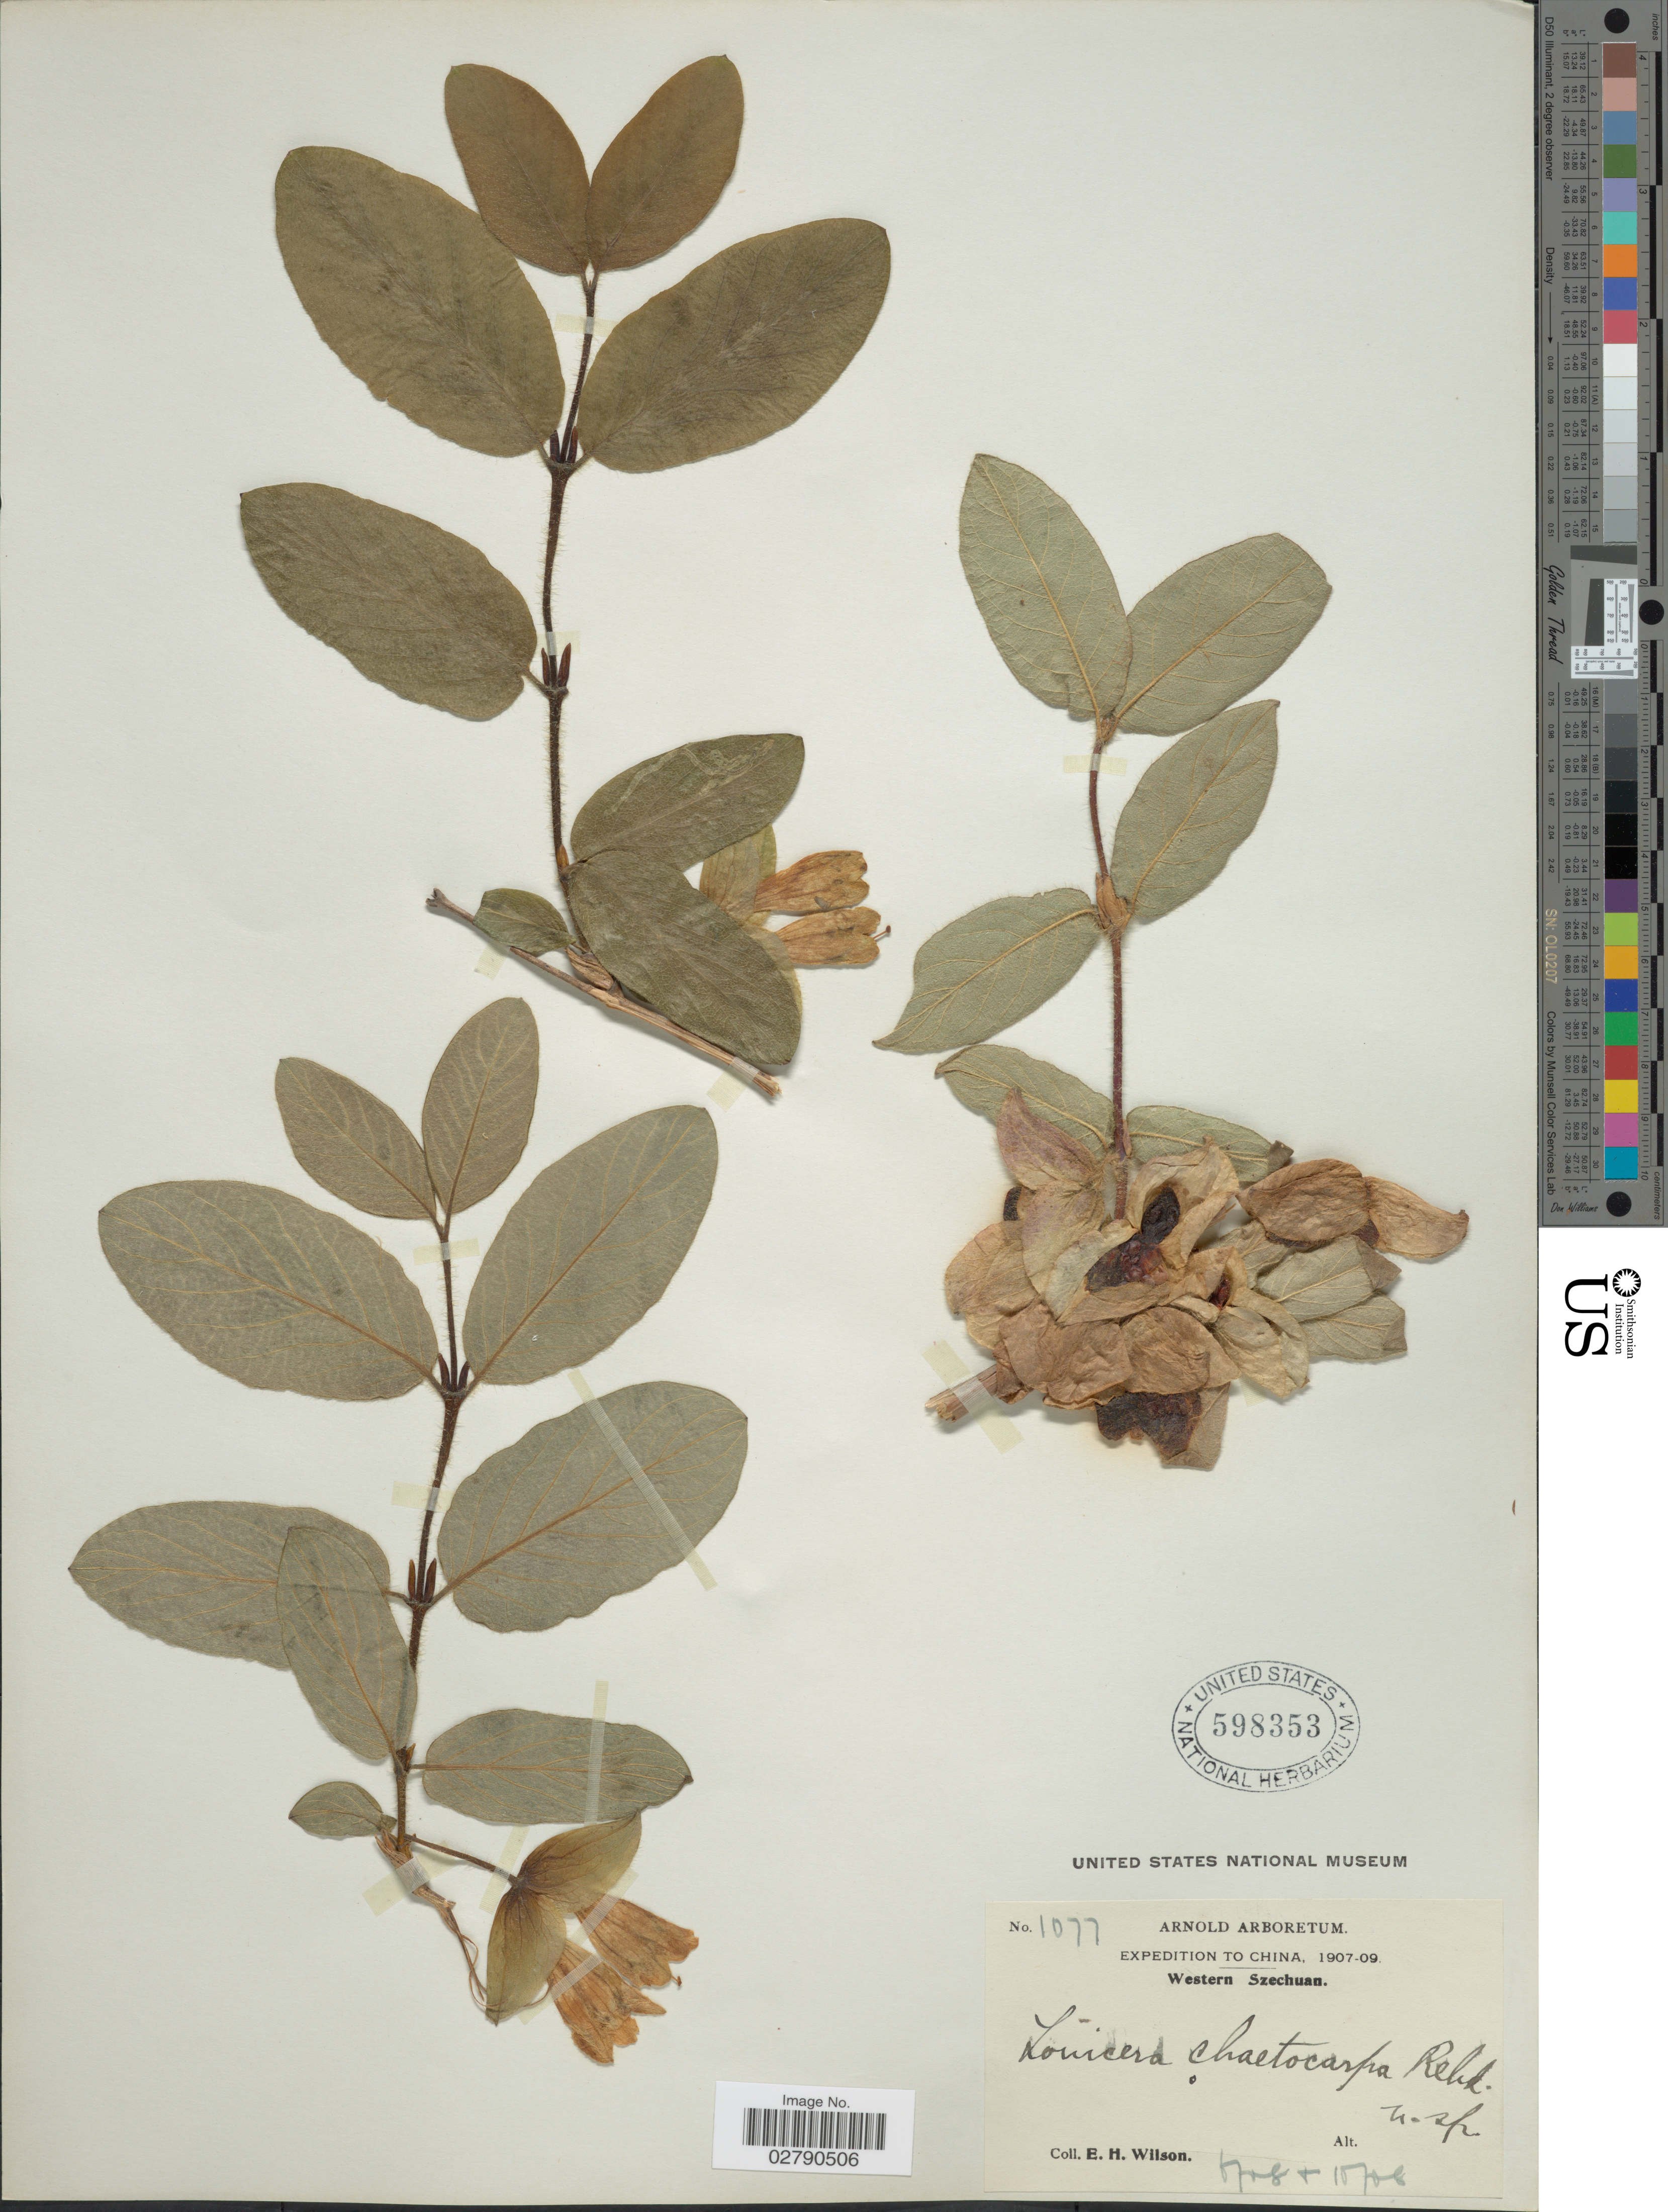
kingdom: Plantae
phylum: Tracheophyta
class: Magnoliopsida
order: Dipsacales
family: Caprifoliaceae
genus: Lonicera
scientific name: Lonicera chaetocarpa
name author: (Batalin ex Rehder) Rehder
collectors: E. Wilson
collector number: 1077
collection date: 1908-06/1908-10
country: China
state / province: Sichuan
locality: Western Szechuan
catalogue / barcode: US 598353